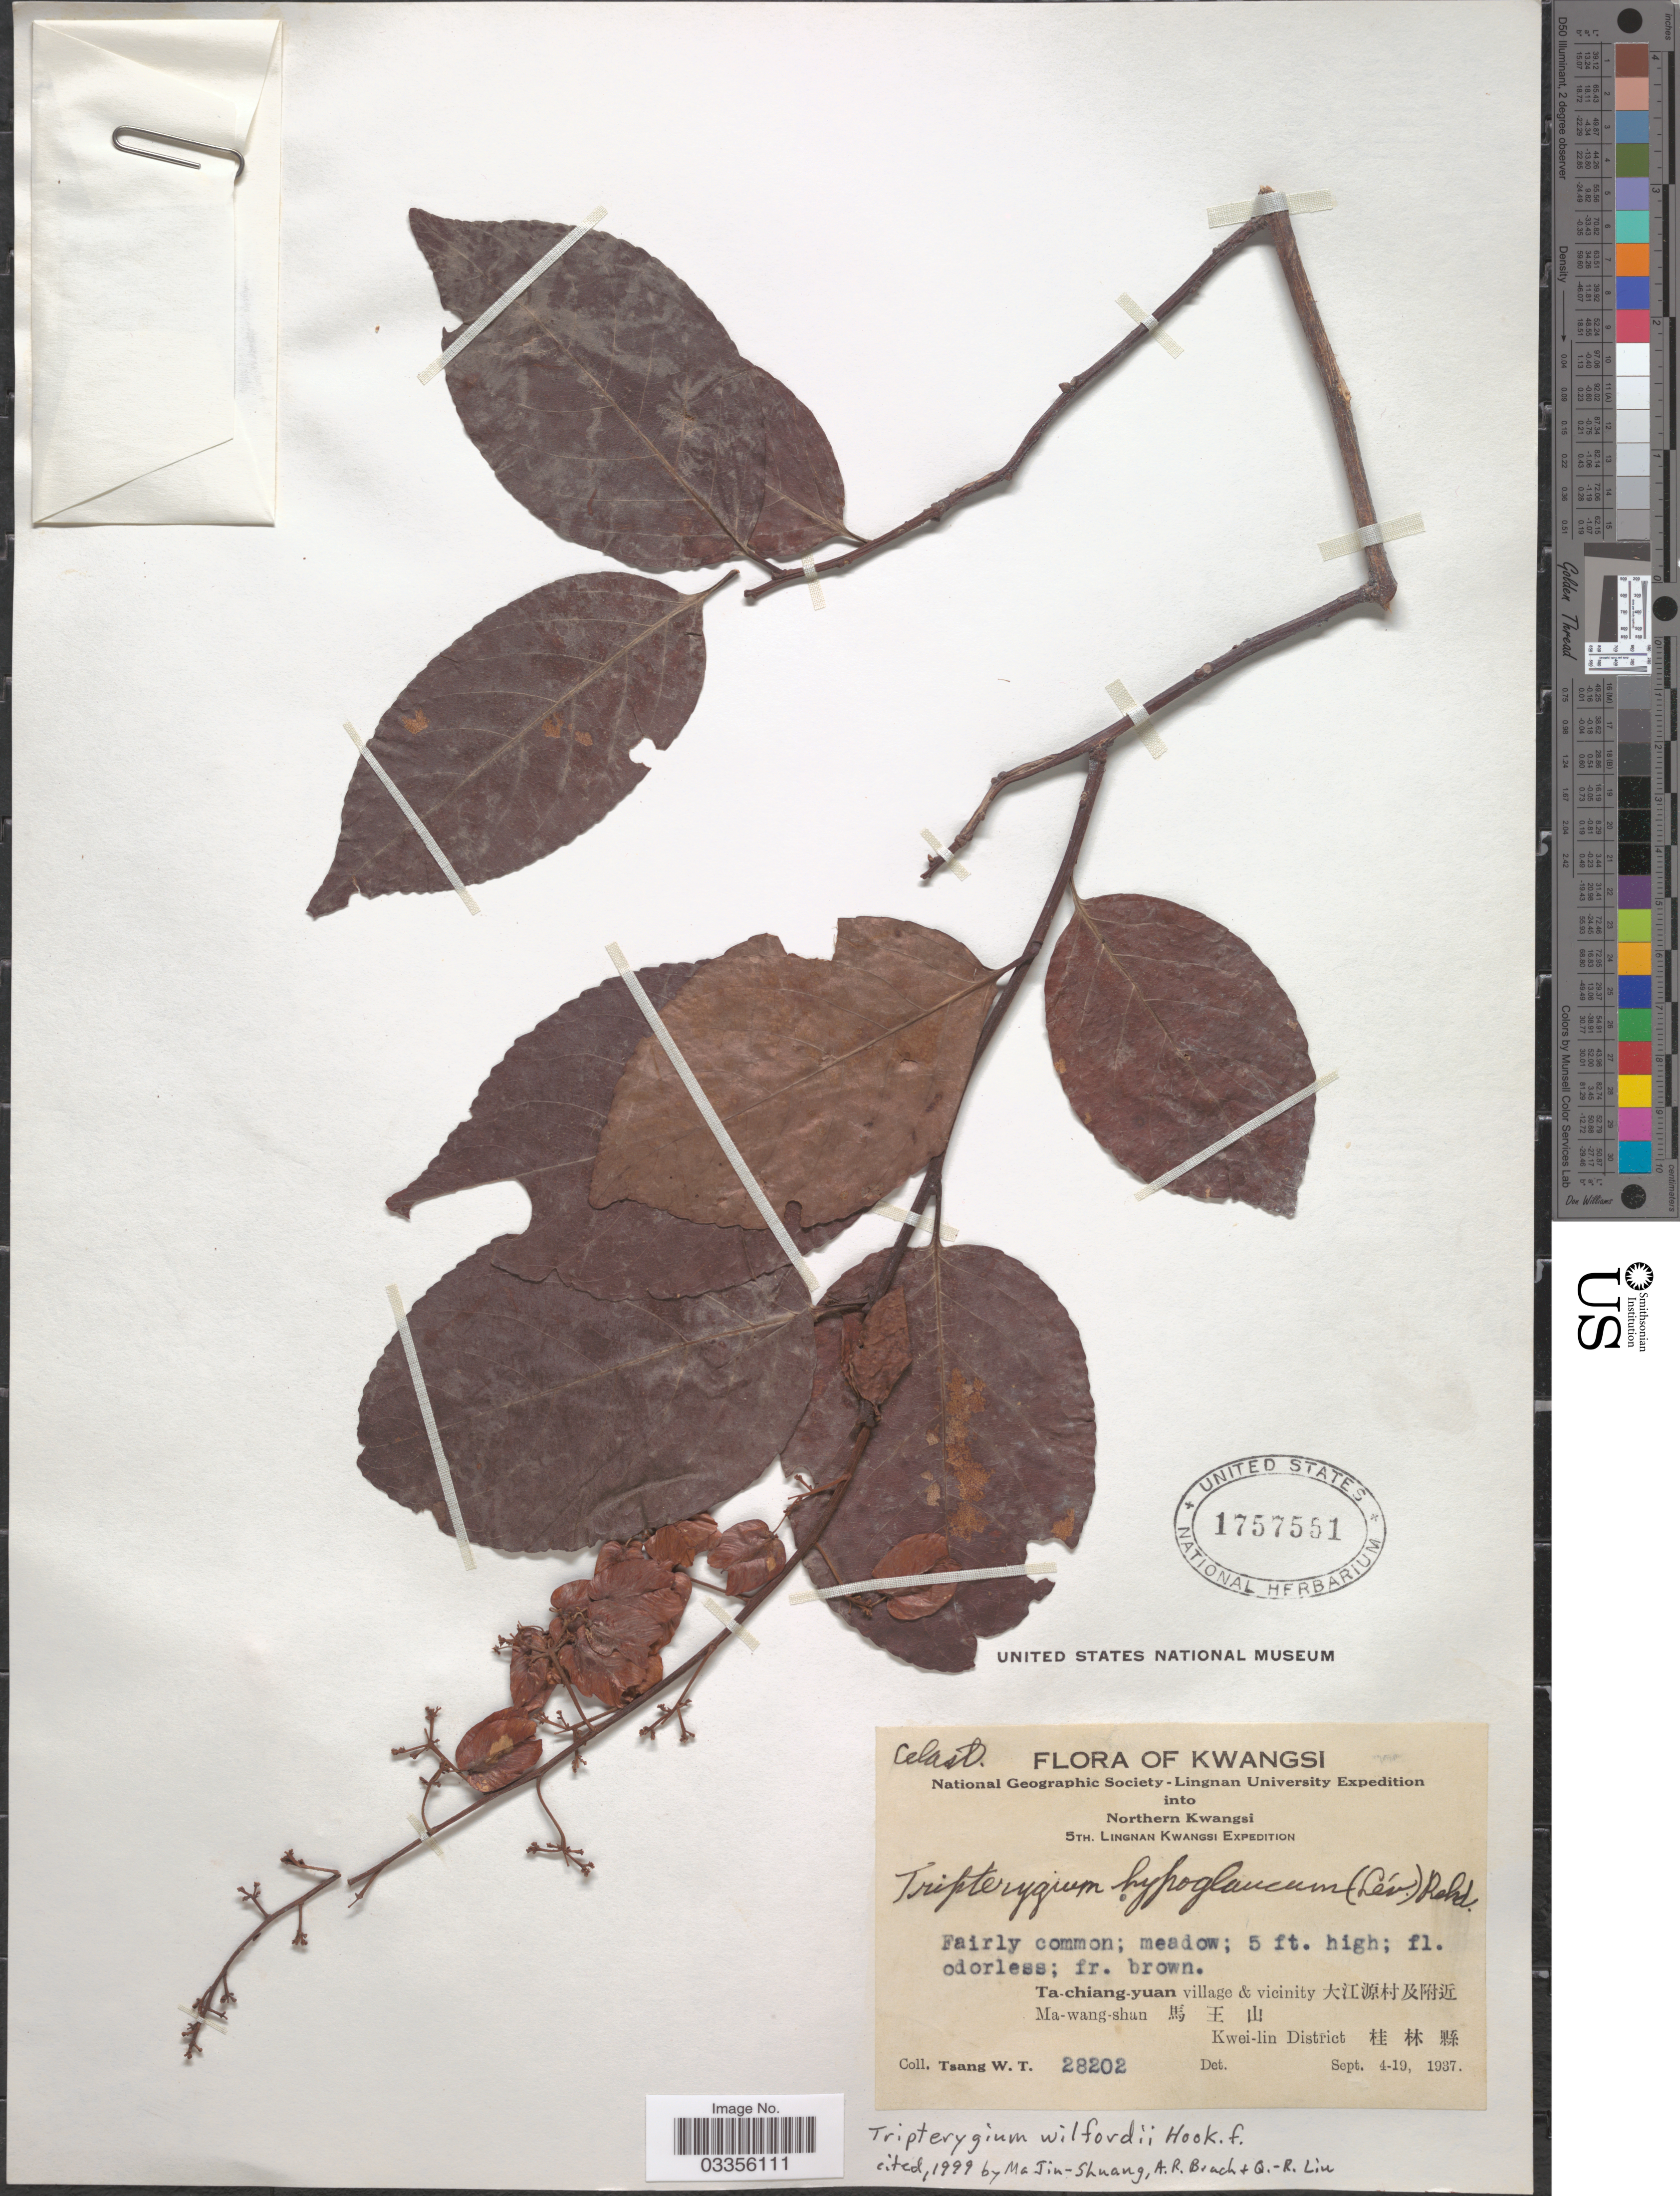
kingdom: Plantae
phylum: Tracheophyta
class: Magnoliopsida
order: Celastrales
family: Celastraceae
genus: Tripterygium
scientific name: Tripterygium wilfordii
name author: Hook. f.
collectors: W. T. Tsang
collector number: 28202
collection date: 1937-09-04/1937-09-19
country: China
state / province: Guangxi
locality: Kwangsi. Northern Kwangsi. Ta-chiang-yuan village & vicinity X. Ma-wang-shan X. Kwei-lin District X.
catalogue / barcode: US 1757551